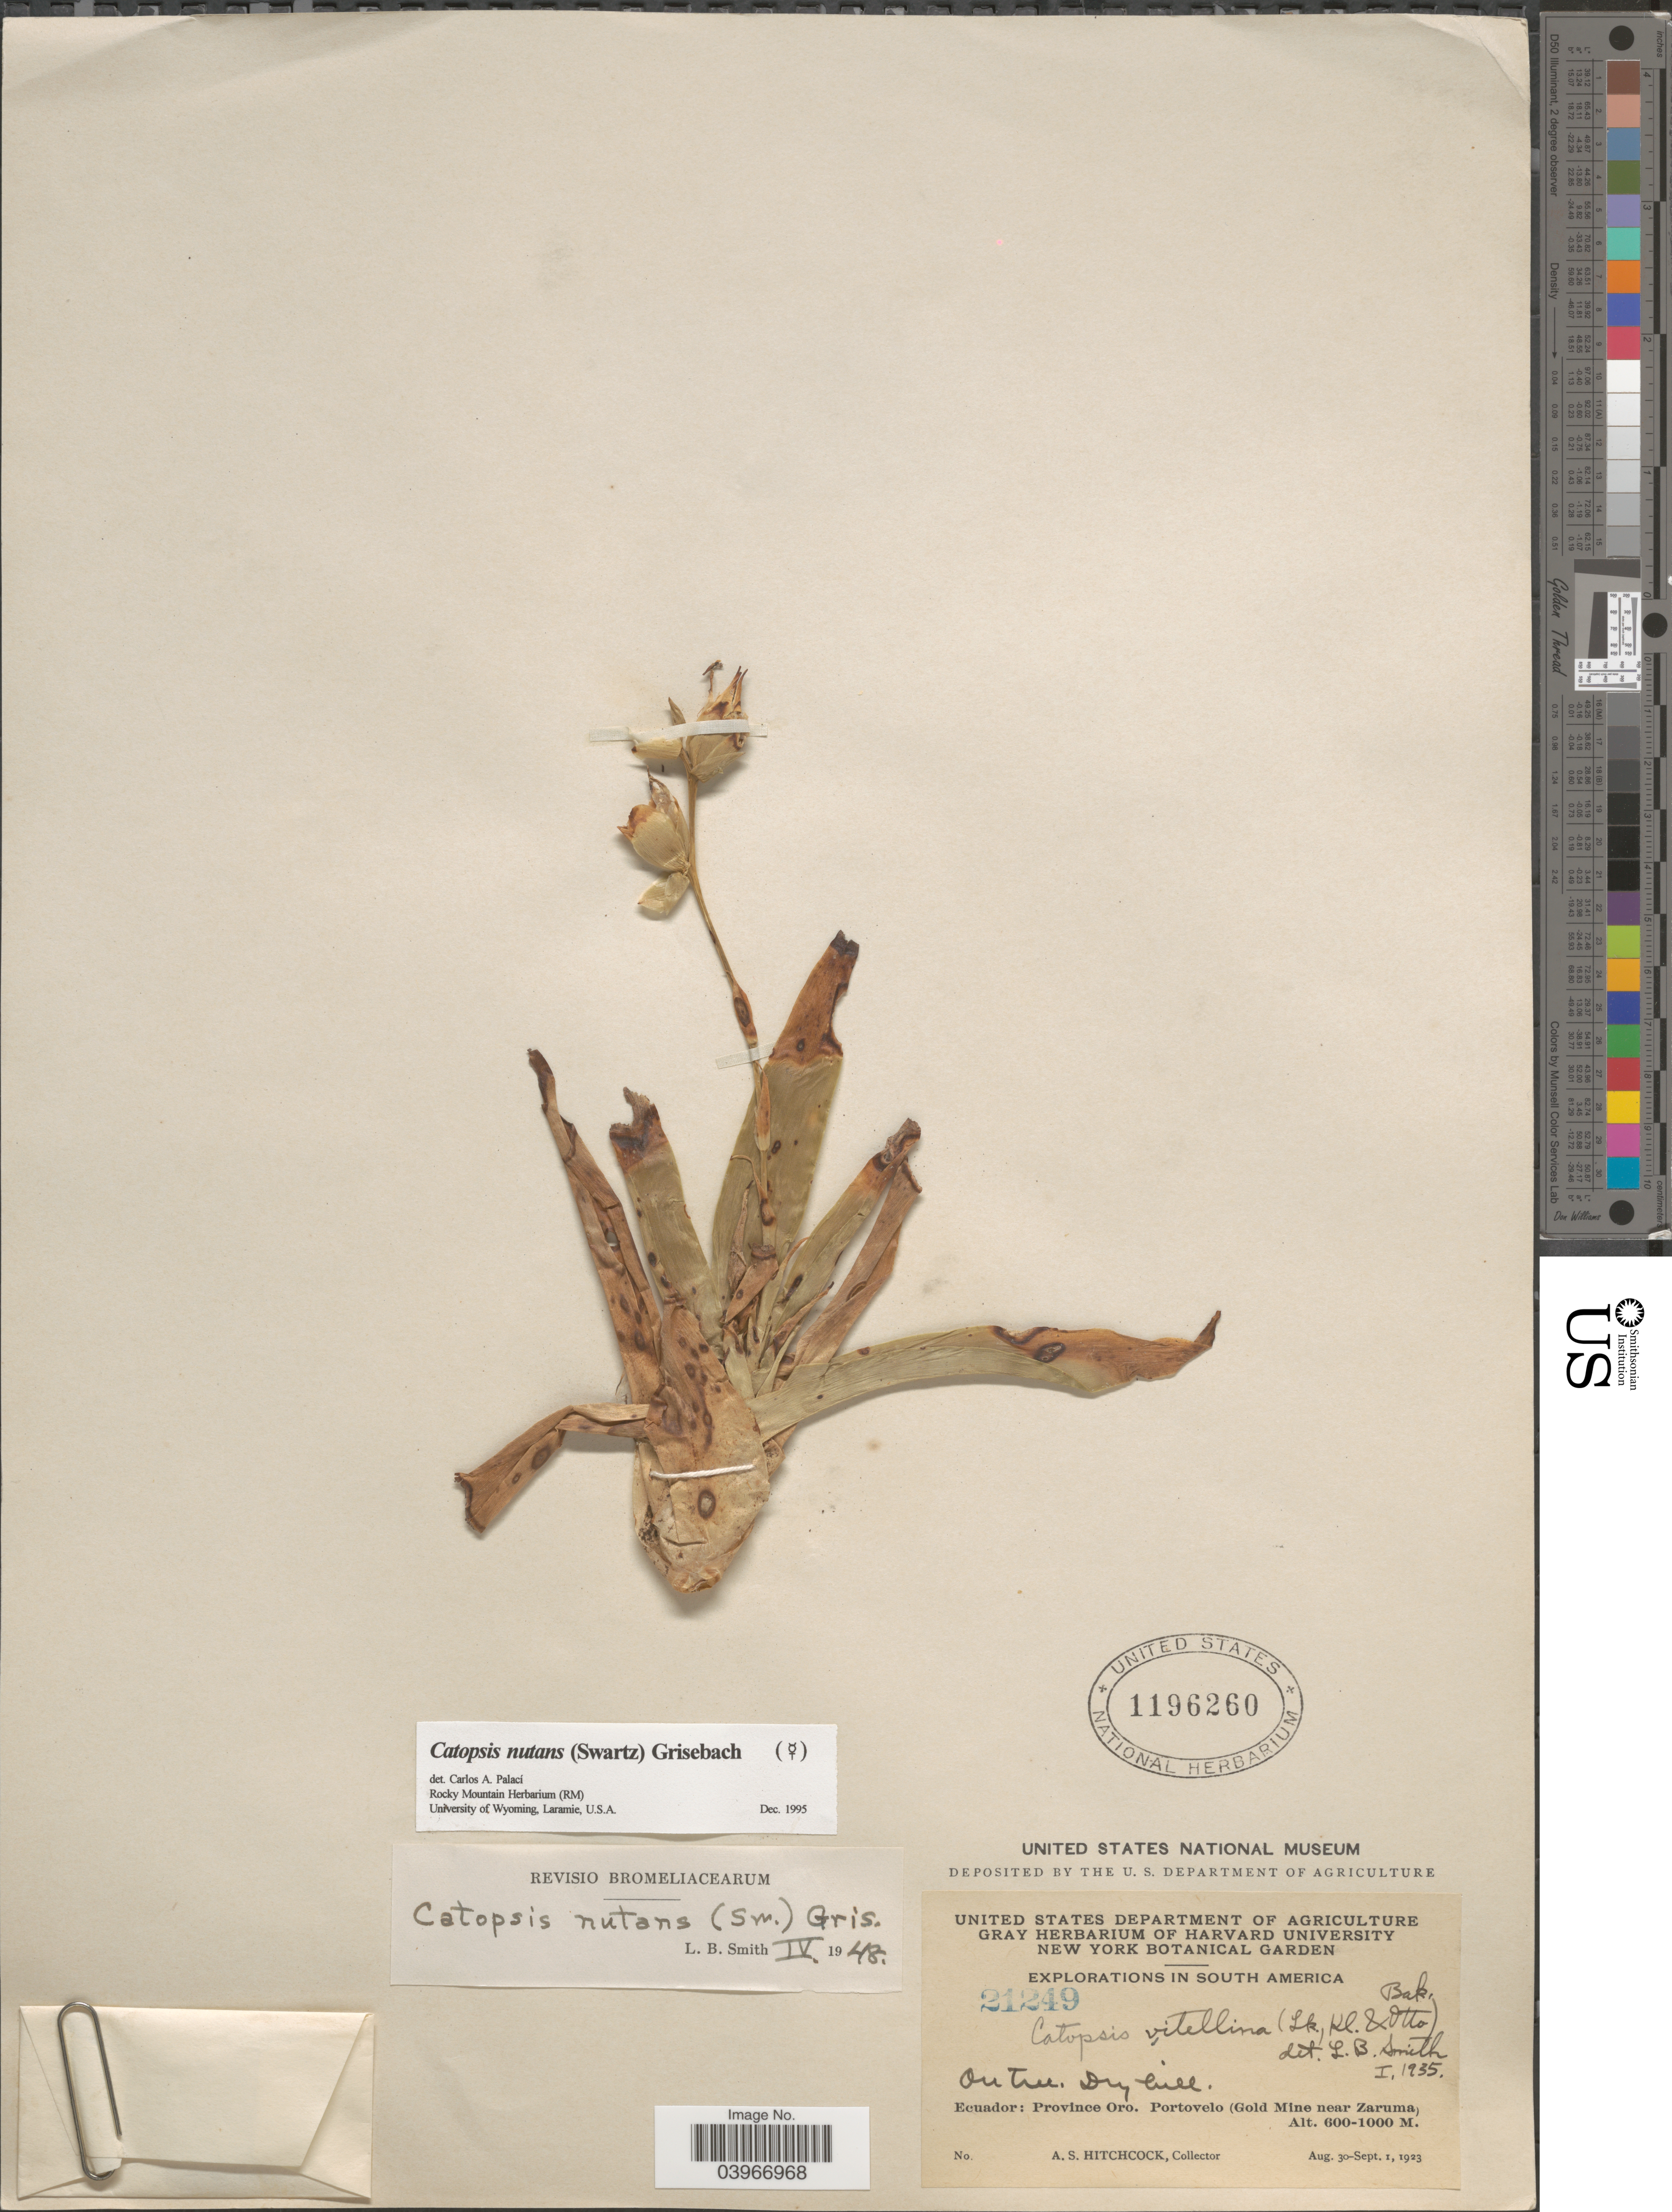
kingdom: Plantae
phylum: Tracheophyta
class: Liliopsida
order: Poales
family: Bromeliaceae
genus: Catopsis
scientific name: Catopsis nutans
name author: (Sw.) Griseb.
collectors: A. S. Hitchcock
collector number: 21249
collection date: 1923-08-30/1923-09-01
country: Ecuador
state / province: El Oro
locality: Portovelo (Gold Mine near Zaruma).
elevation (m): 600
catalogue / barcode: US 1196260